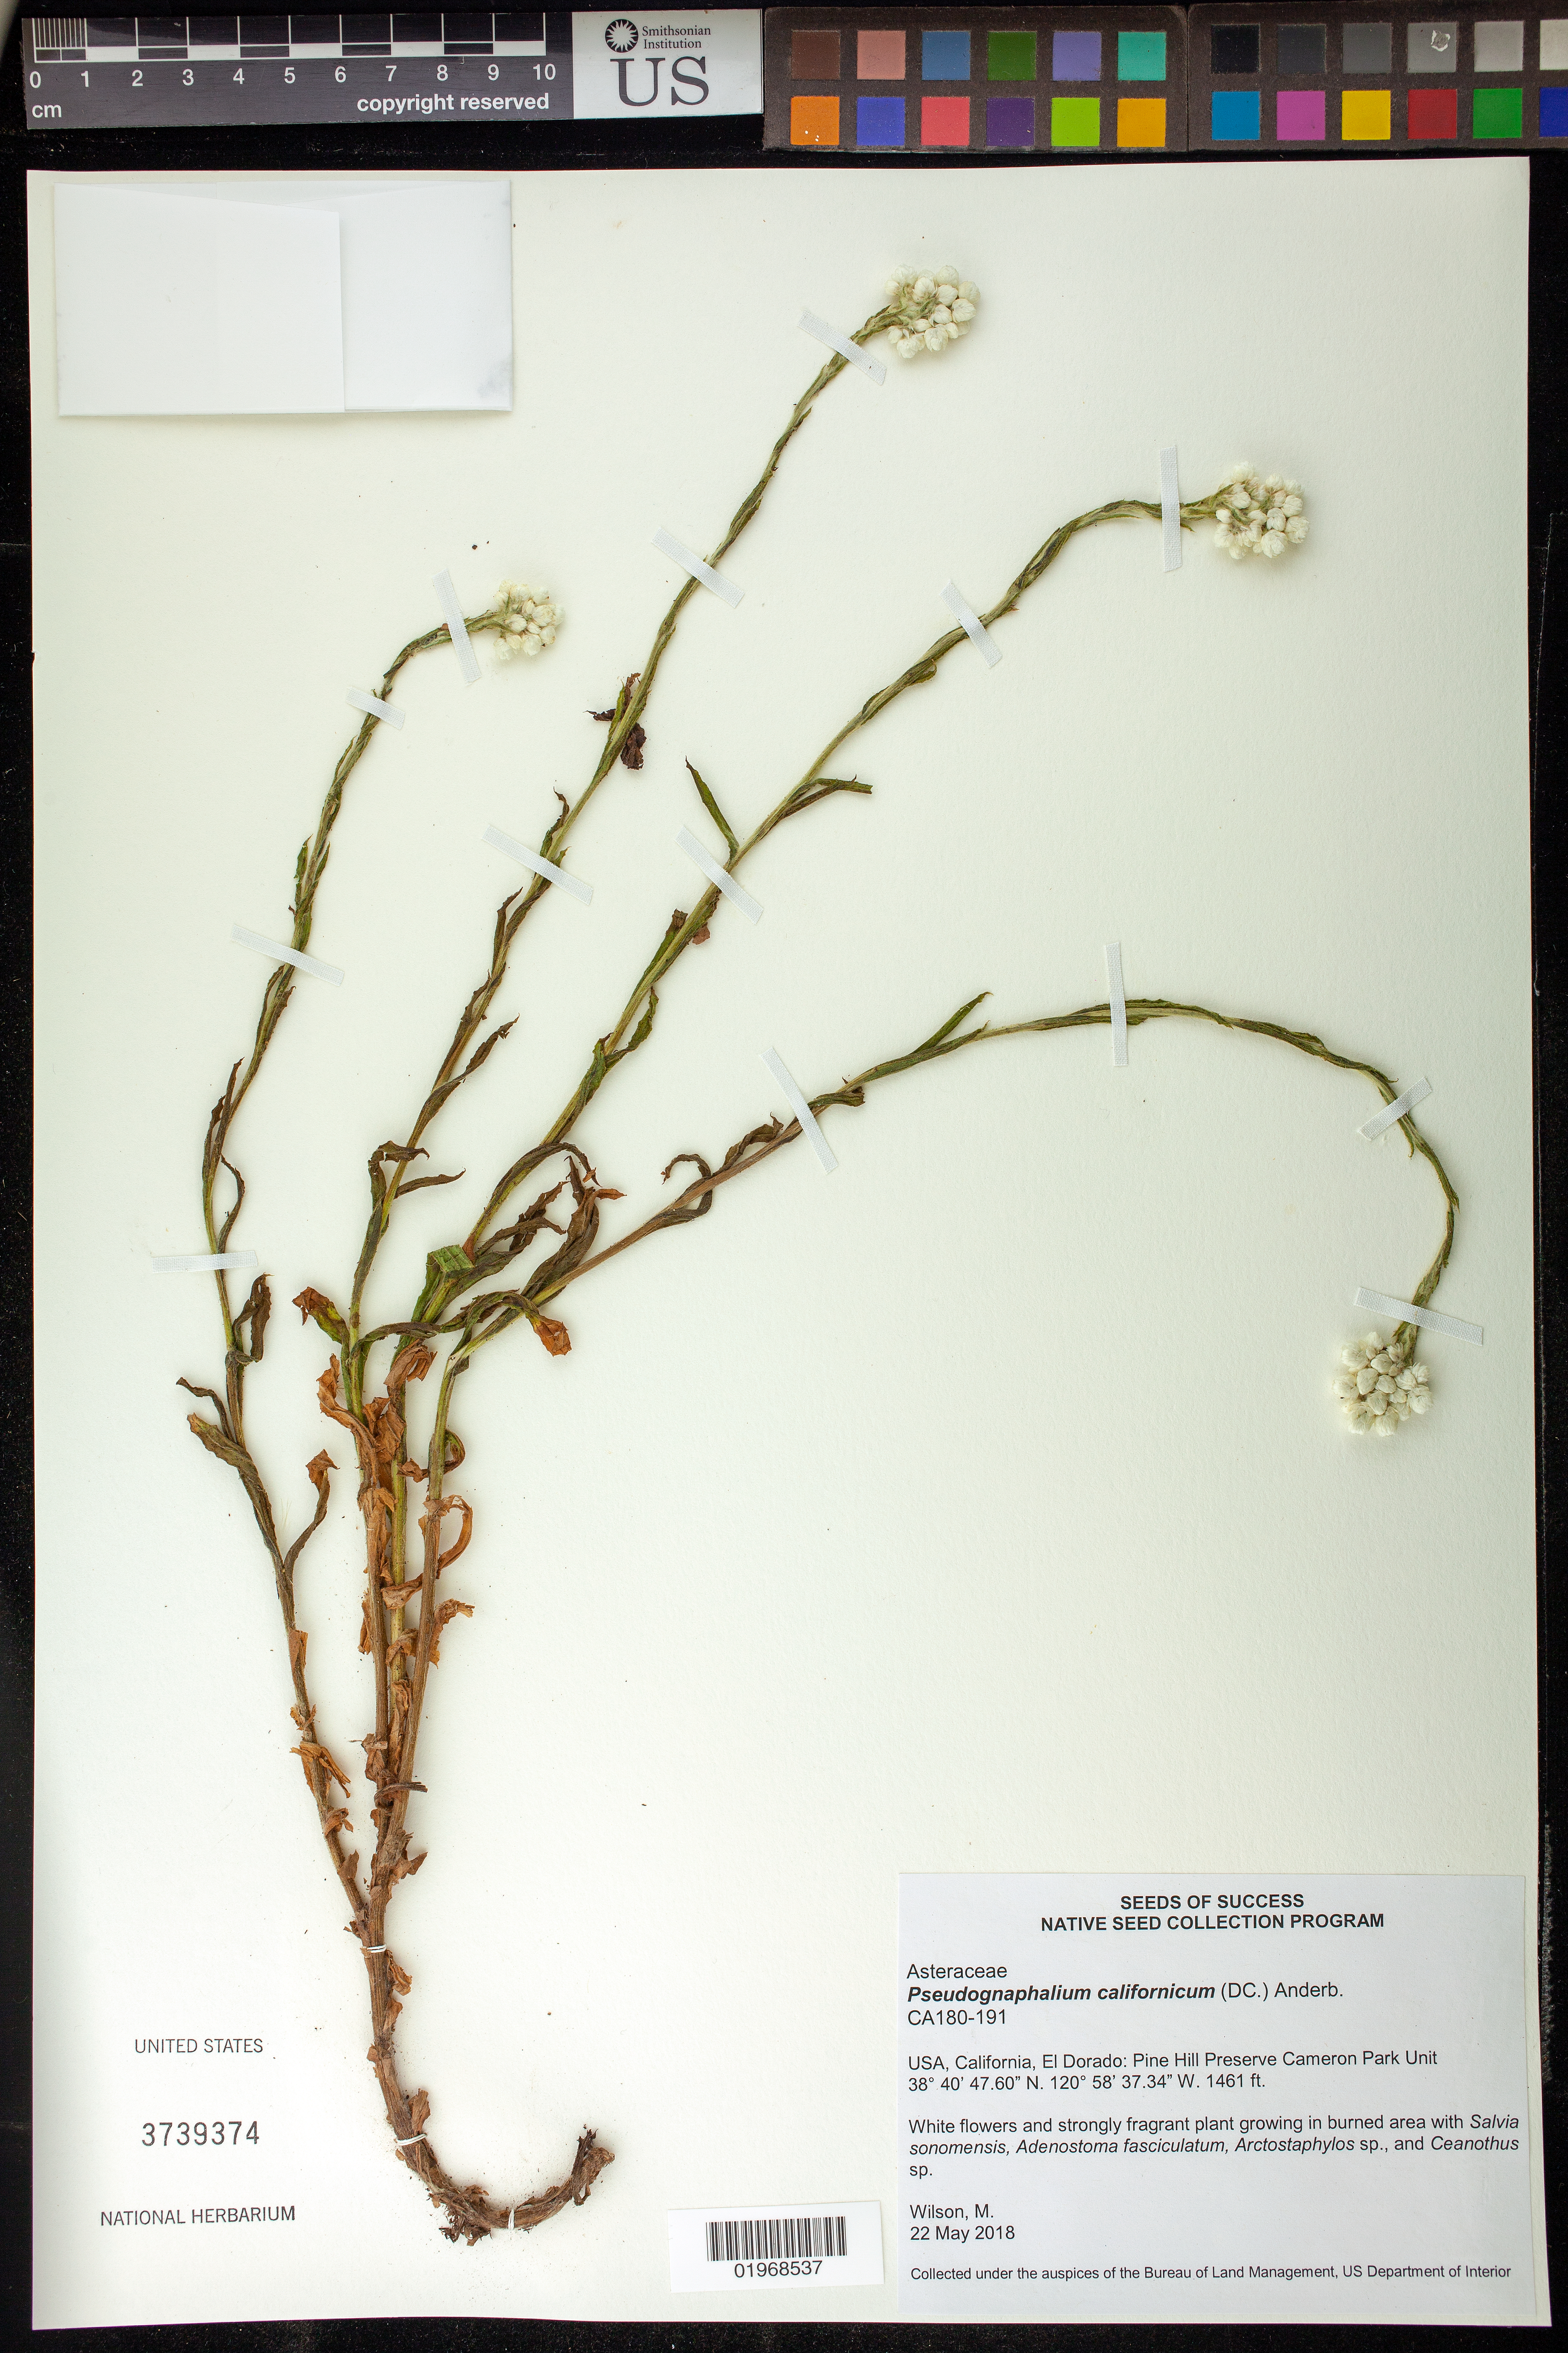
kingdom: Plantae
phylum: Tracheophyta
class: Magnoliopsida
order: Asterales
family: Asteraceae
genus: Pseudognaphalium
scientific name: Pseudognaphalium californicum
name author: (DC.) Anderb.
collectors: M. Wilson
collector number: CA180-191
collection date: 2018-05-22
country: United States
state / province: California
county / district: El Dorado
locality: BLM Mother Lode Field Office Pine Hill Preserve, Cameron Park Unit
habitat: Burned area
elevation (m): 445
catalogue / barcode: US 3739374